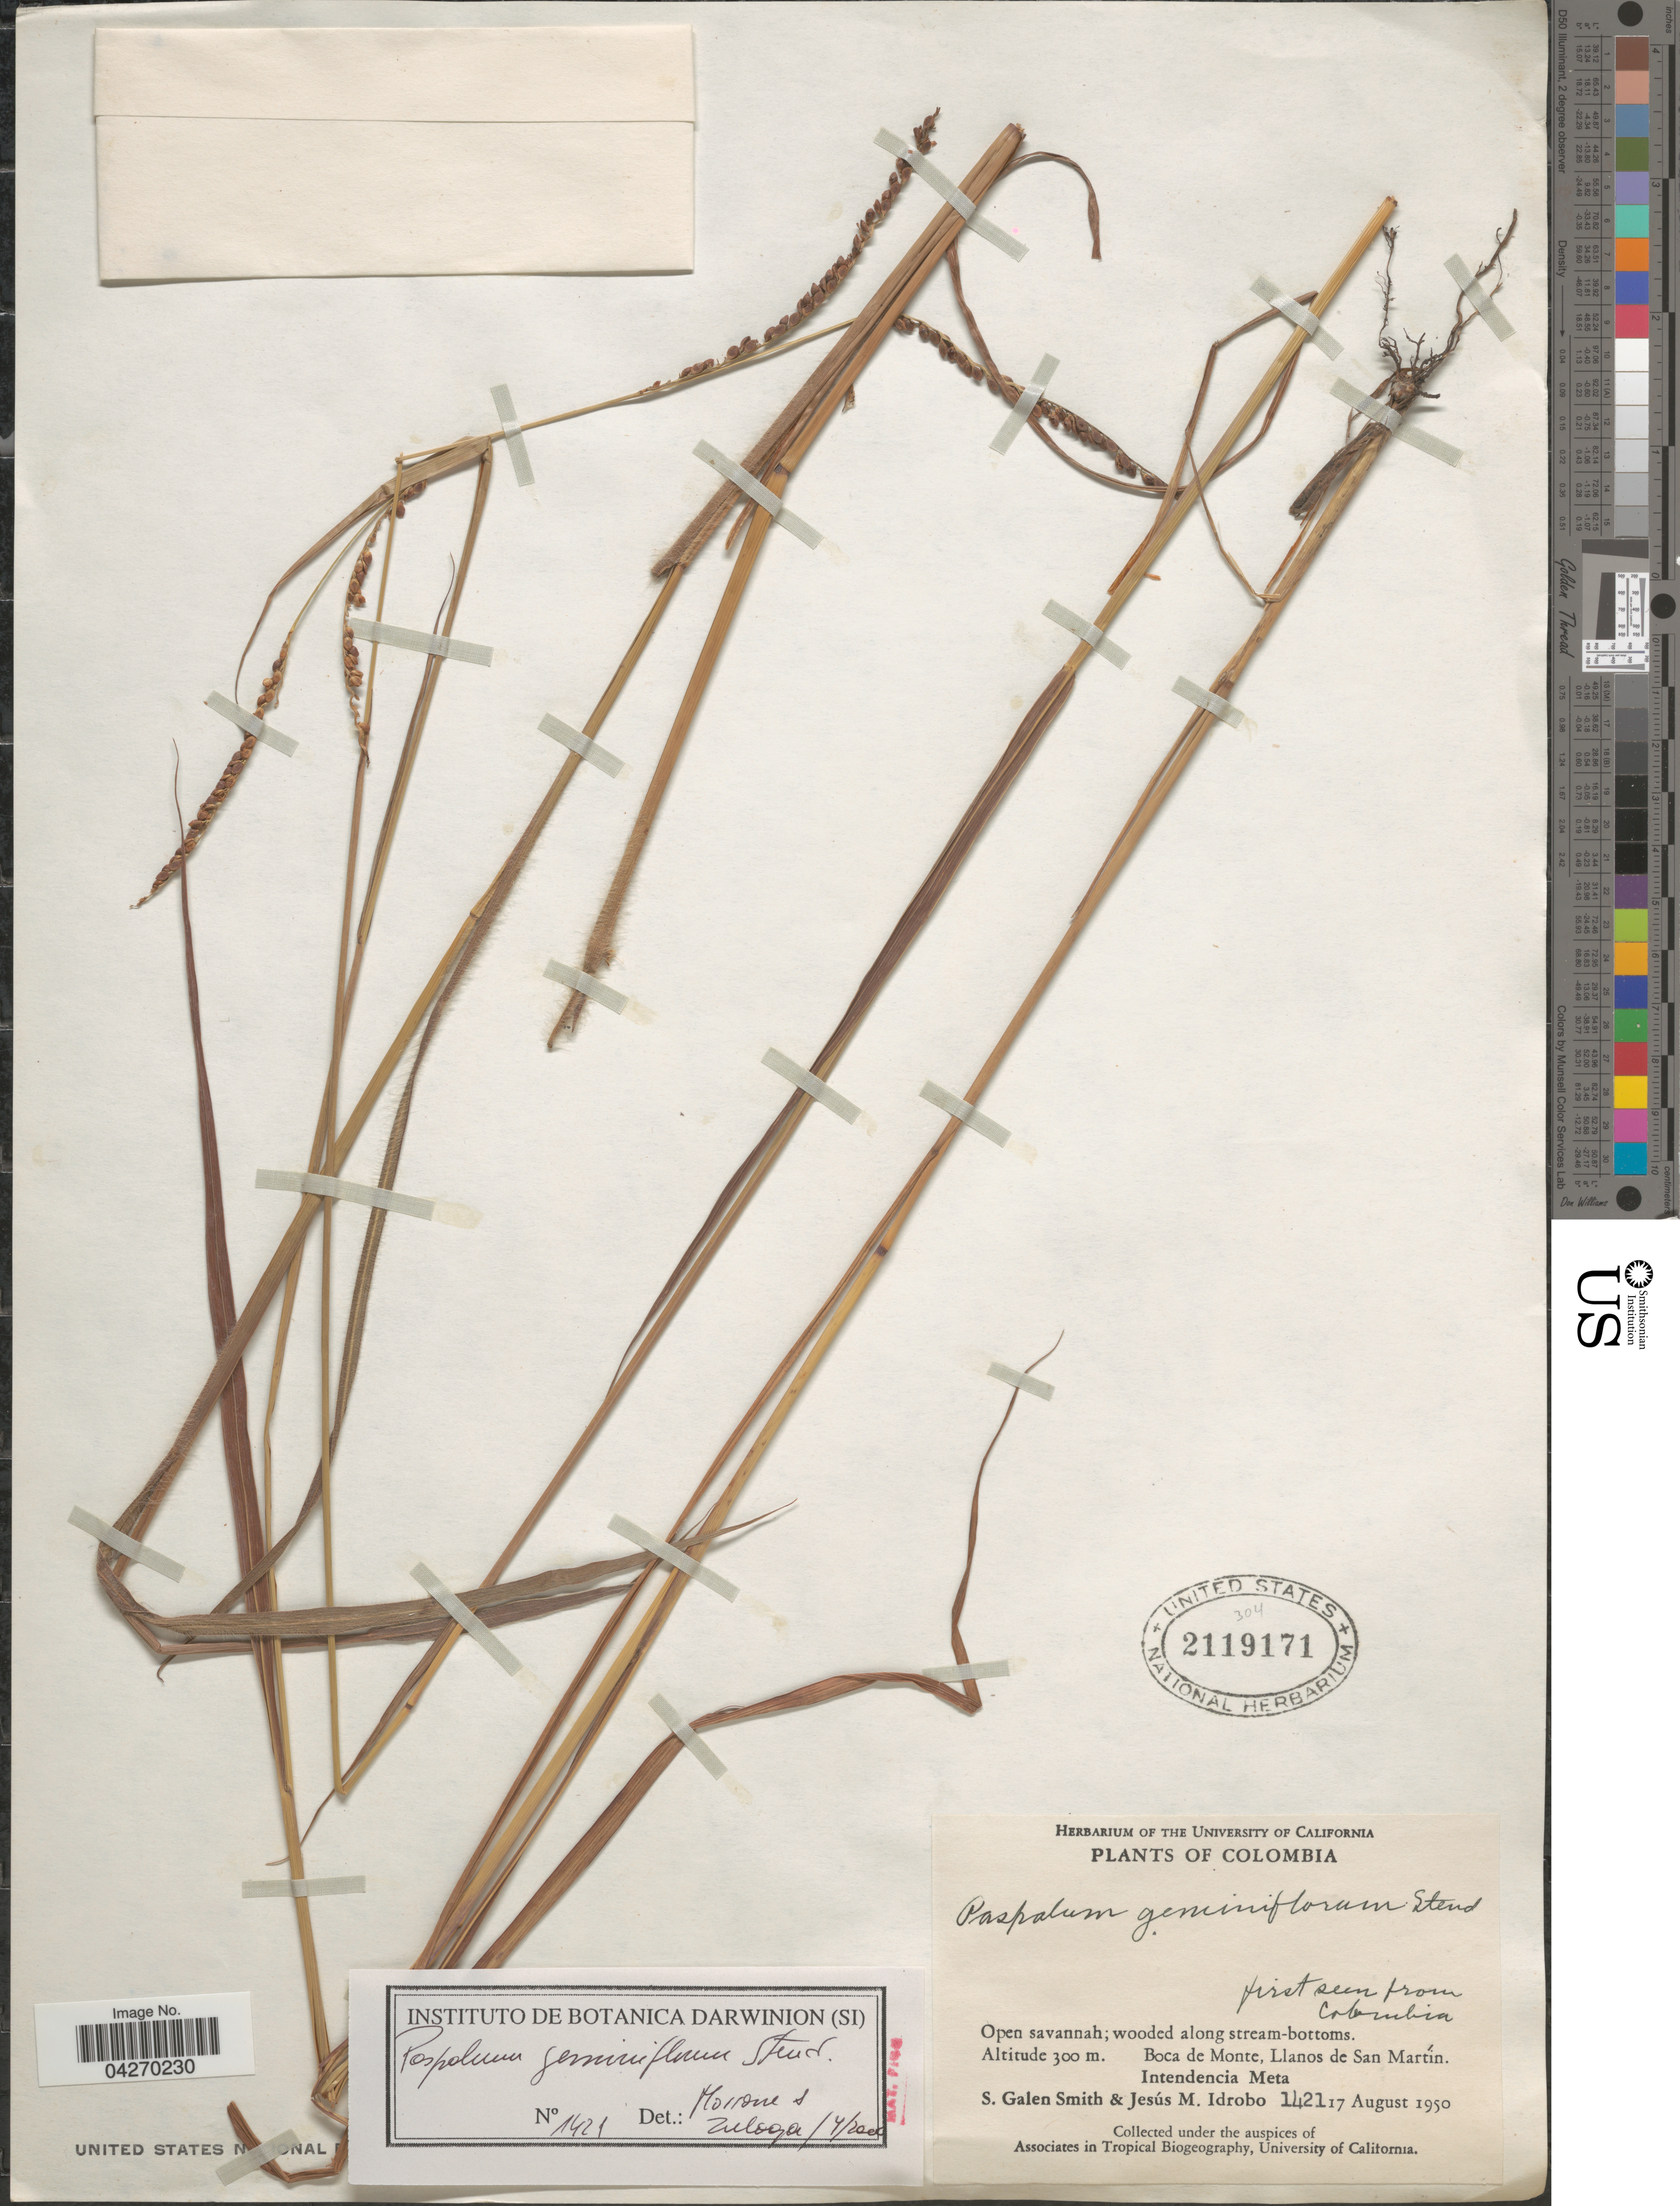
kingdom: Plantae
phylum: Tracheophyta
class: Liliopsida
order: Poales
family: Poaceae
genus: Paspalum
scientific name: Paspalum geminiflorum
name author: Steud.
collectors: S. G. Smith & J. M. Idrobo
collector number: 1421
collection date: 1950-08-17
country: Colombia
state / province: Meta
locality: Open savannah; wooded along stream-bottoms. Boca de Monte, Llanos de San Martín. Intendencia Meta.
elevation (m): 300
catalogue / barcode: US 2119171